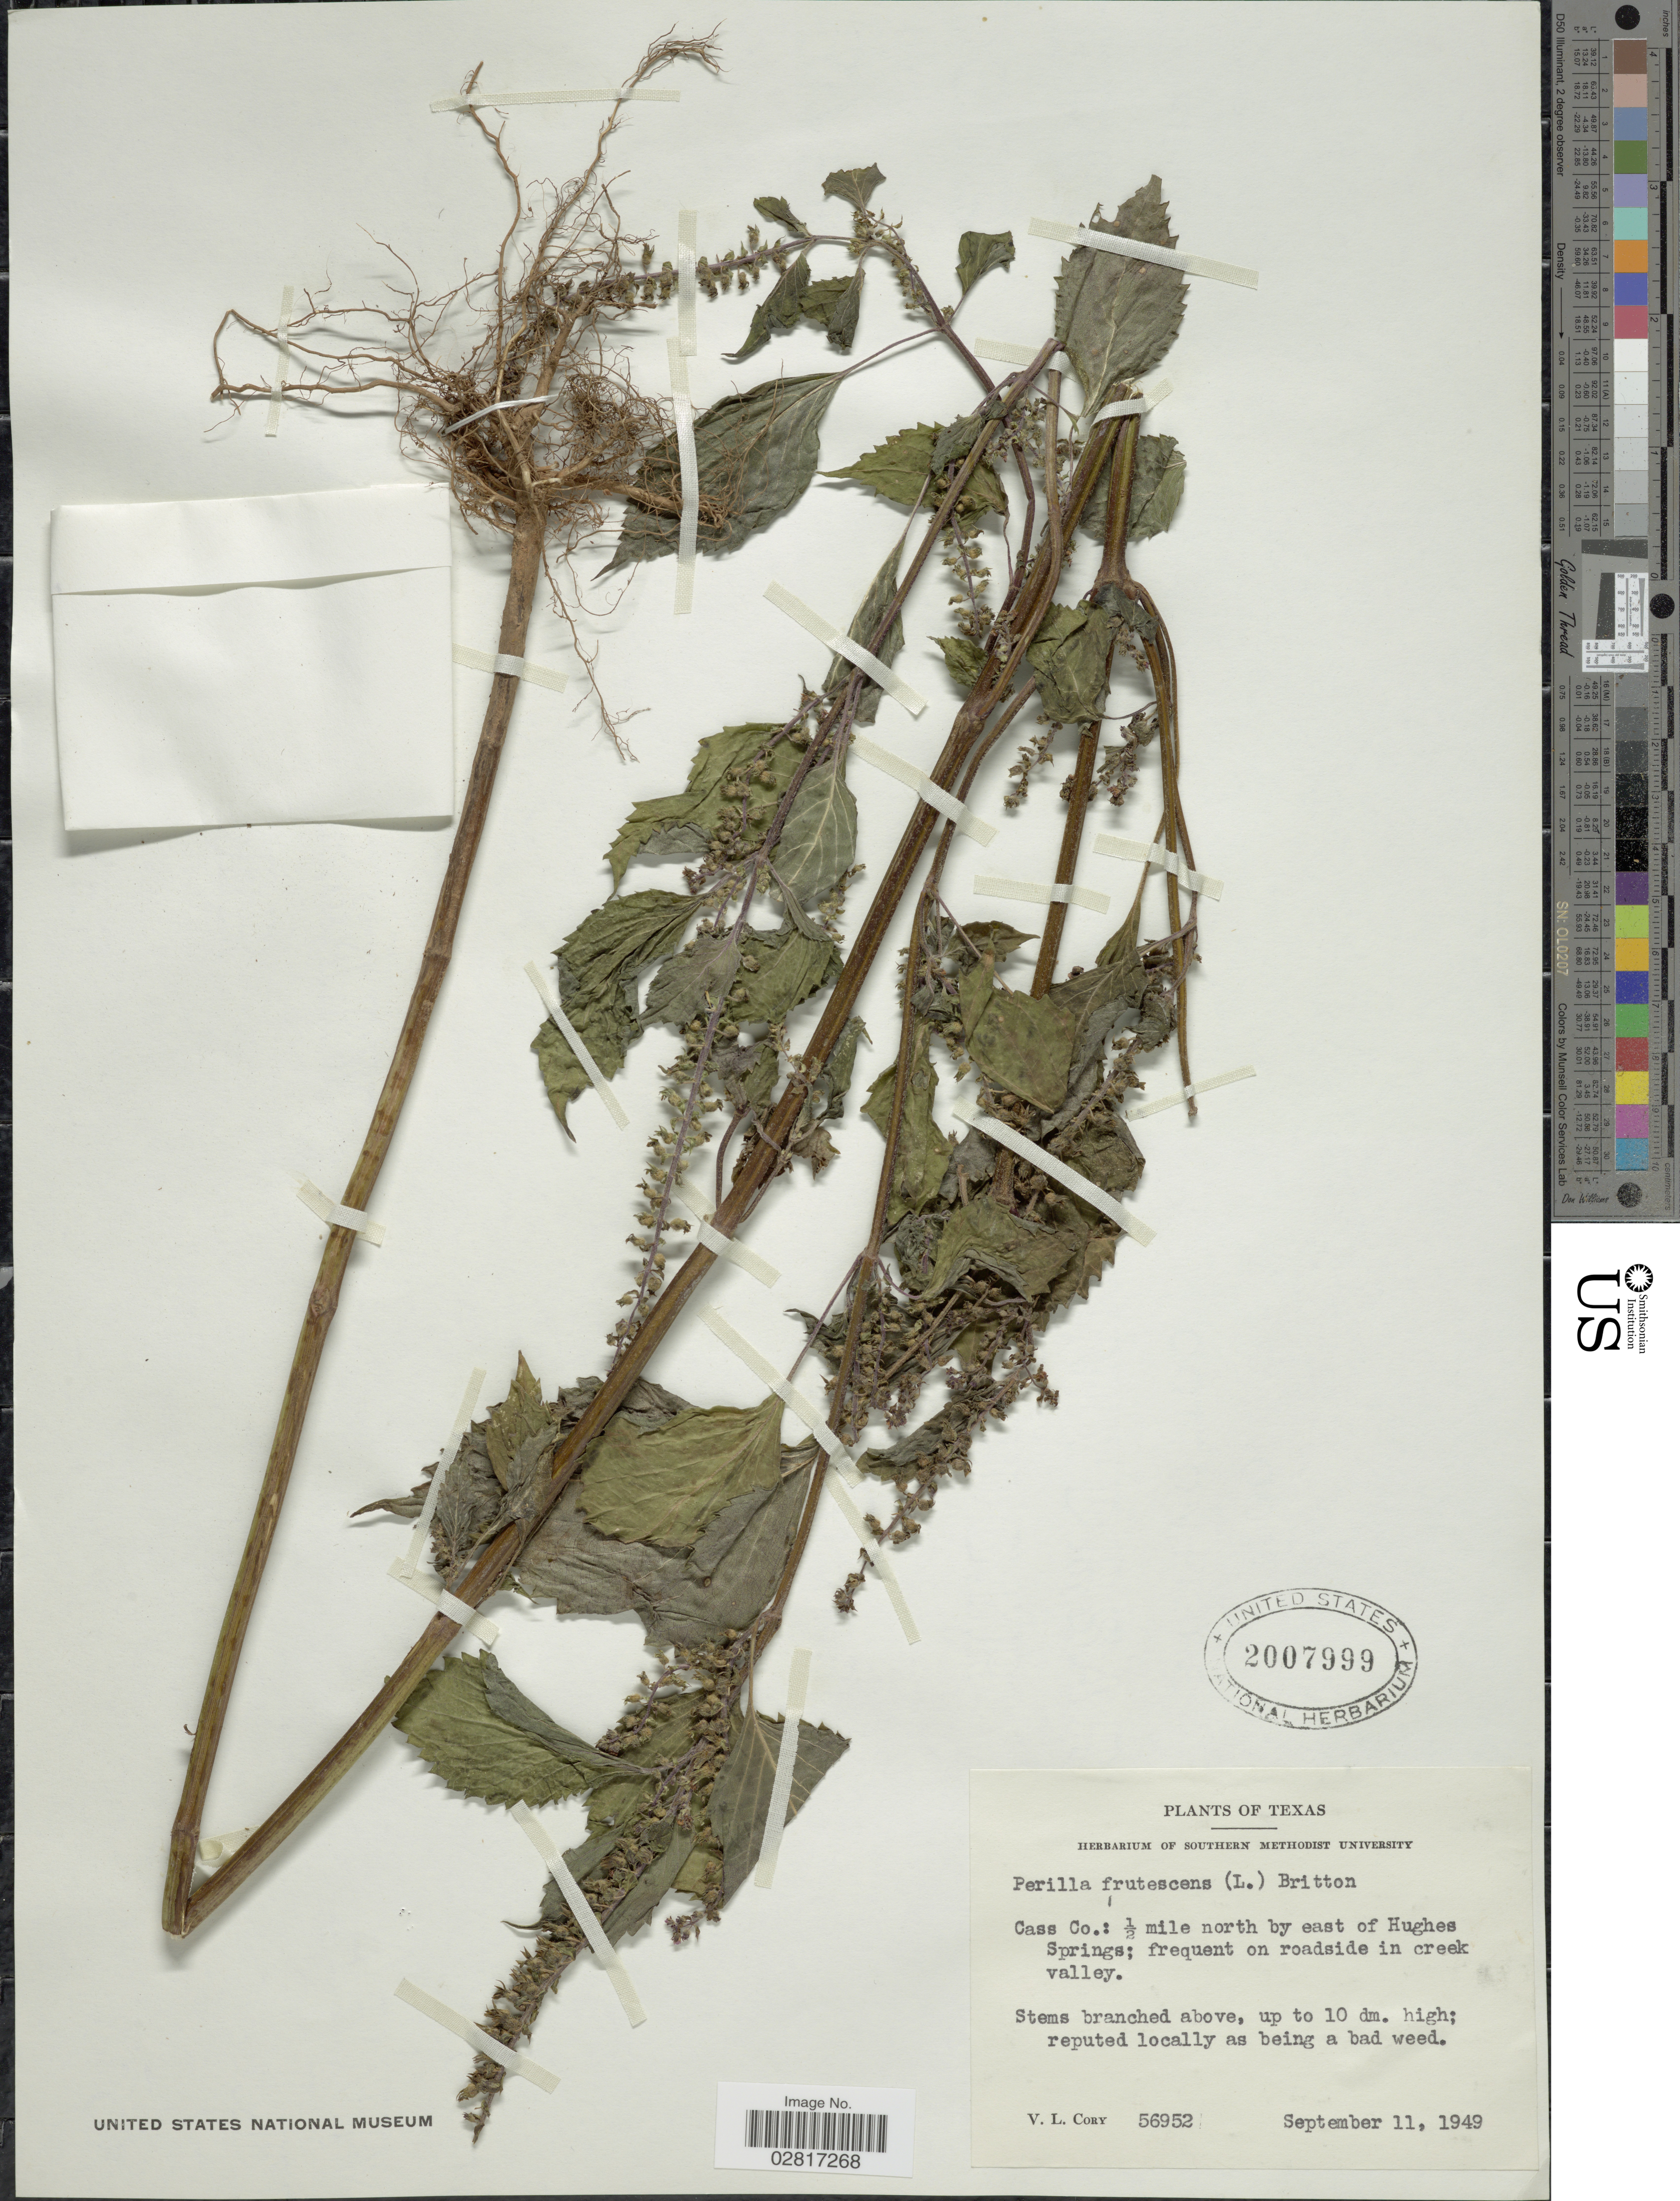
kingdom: Plantae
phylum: Tracheophyta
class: Magnoliopsida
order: Lamiales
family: Lamiaceae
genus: Perilla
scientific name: Perilla frutescens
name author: (L.) Britton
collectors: V. Cory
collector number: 56952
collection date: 1949-09-11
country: United States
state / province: Texas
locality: Cass Co.: ½ mile north by east of Hughes Springs; frequent on roadside in creek valley.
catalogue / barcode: US 2007999